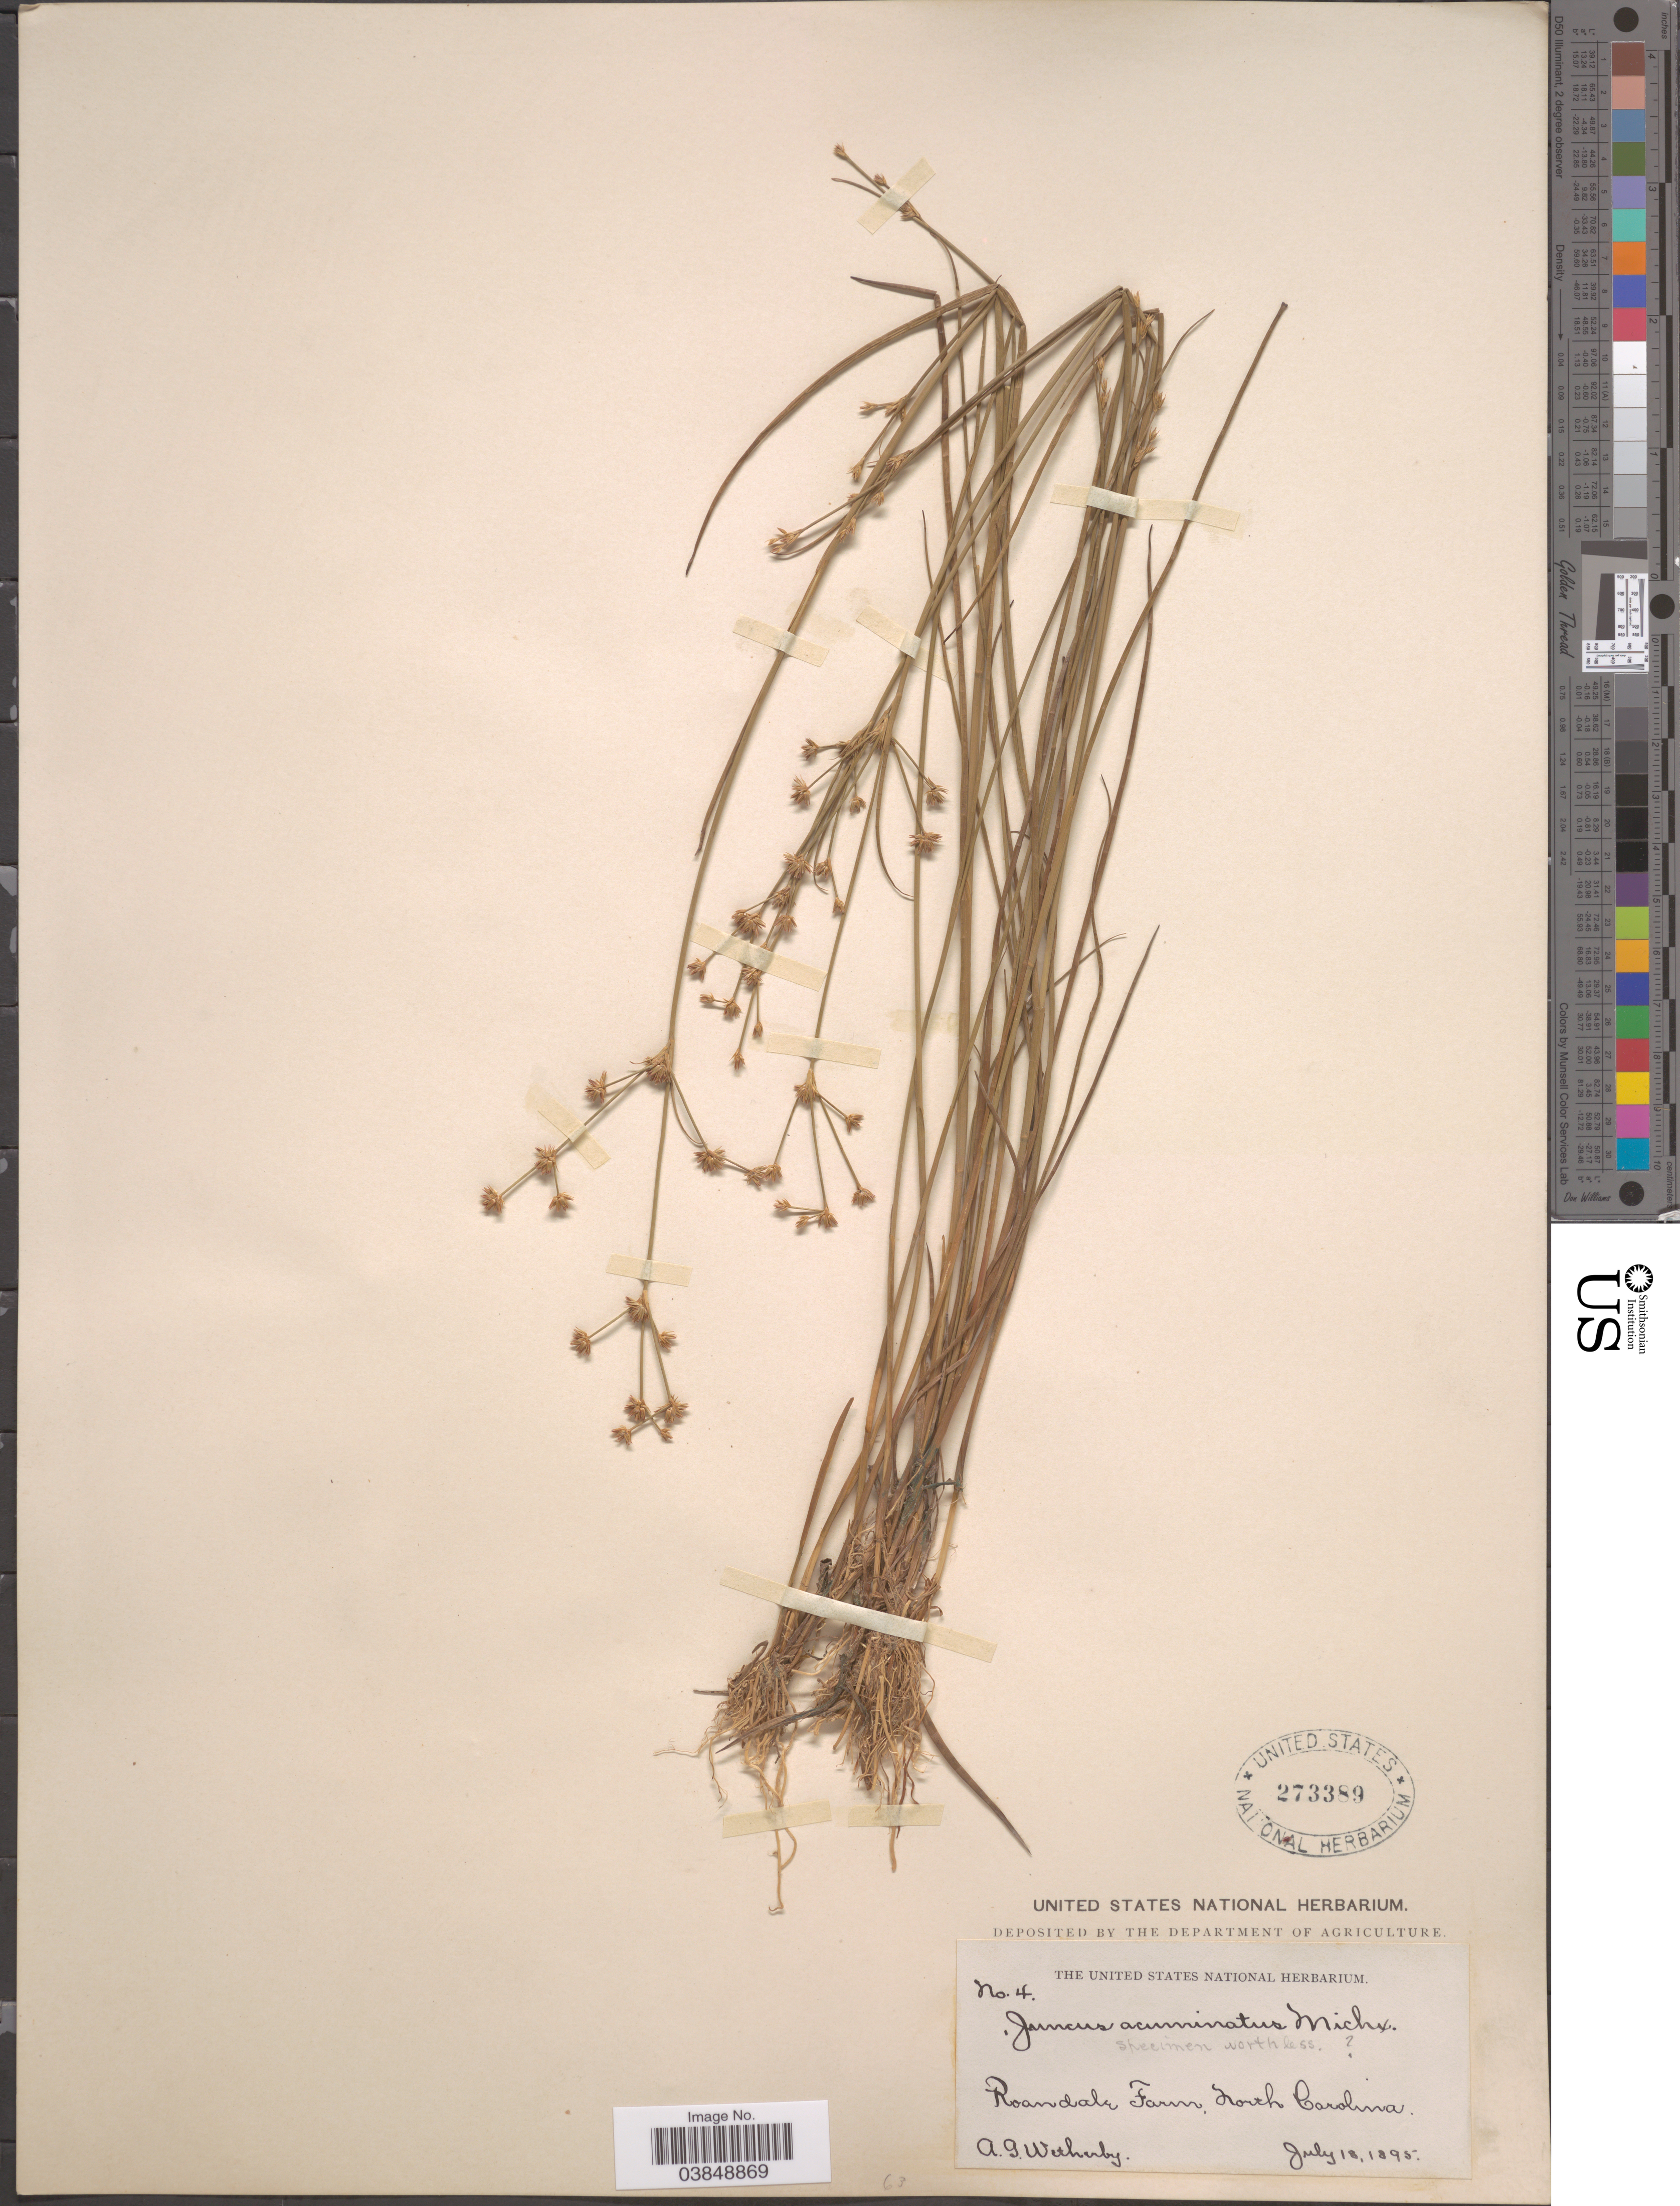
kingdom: Plantae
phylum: Tracheophyta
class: Liliopsida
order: Poales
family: Juncaceae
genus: Juncus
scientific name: Juncus acuminatus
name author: Michx.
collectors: A. Wetherby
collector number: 4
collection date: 1895-07-18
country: United States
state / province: North Carolina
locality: Roandale Farm.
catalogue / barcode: US 273389